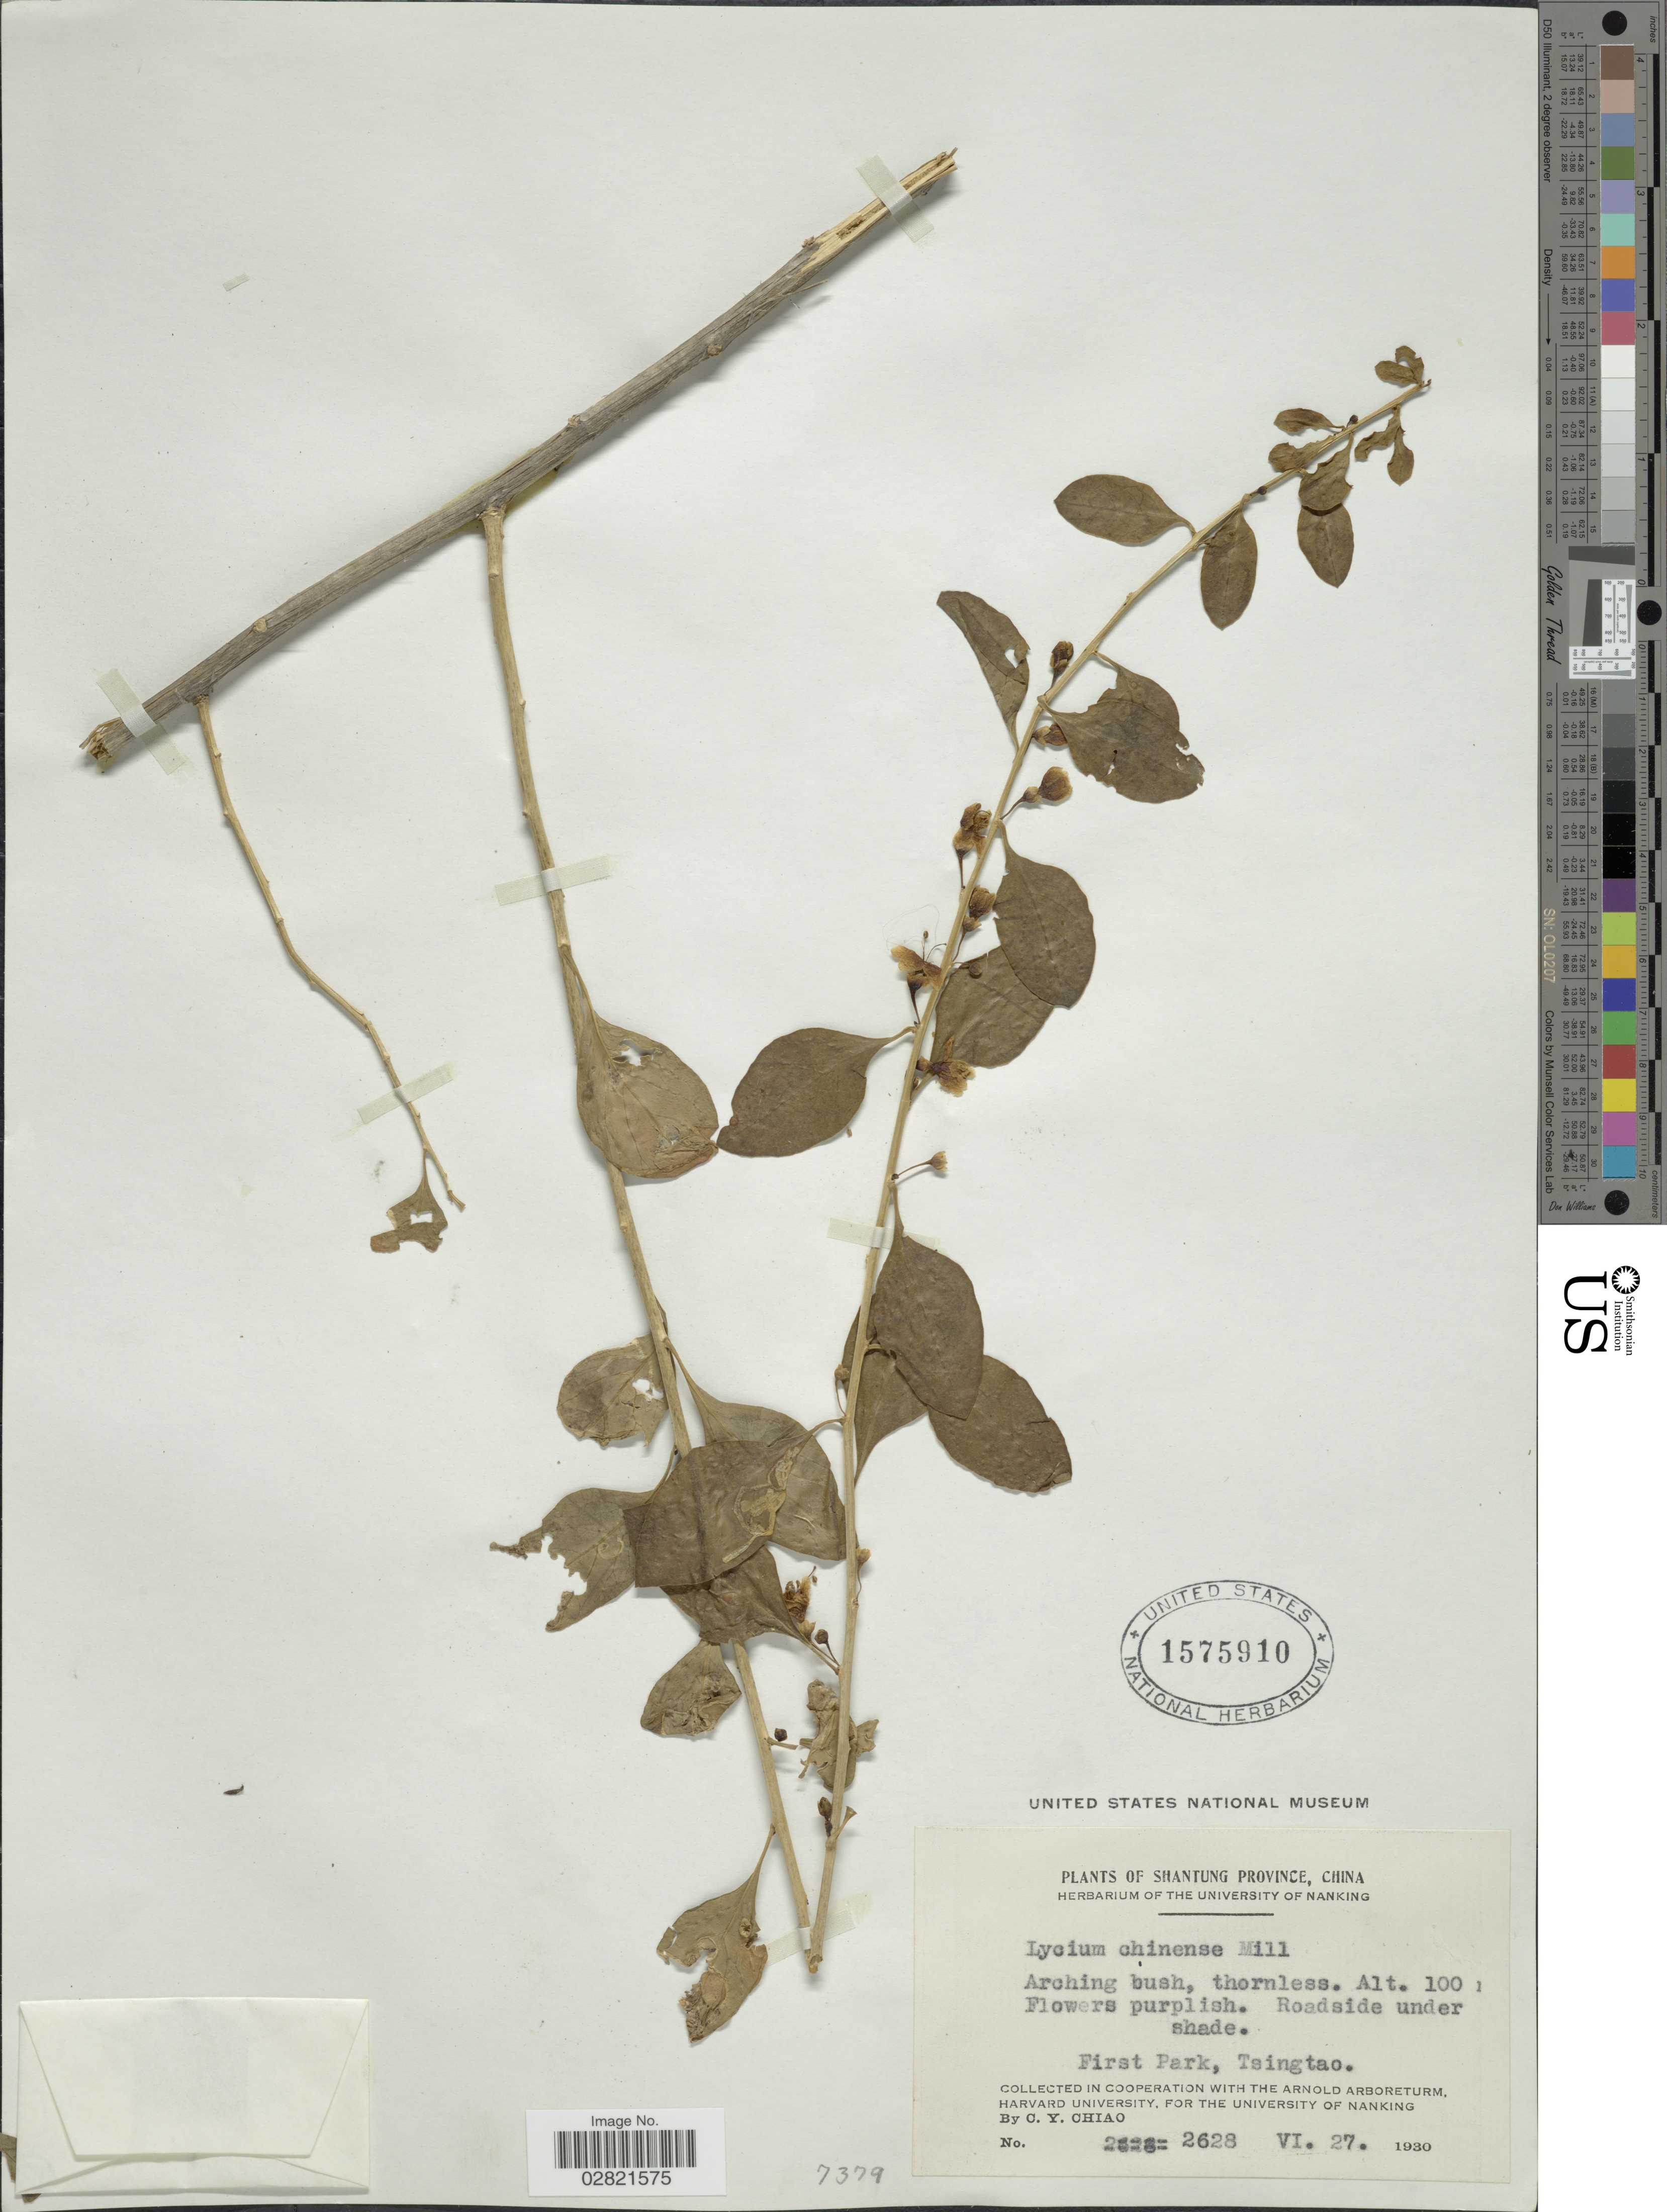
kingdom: Plantae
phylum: Tracheophyta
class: Magnoliopsida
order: Solanales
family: Solanaceae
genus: Lycium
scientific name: Lycium chinense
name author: Mill.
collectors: C. Y. Chiao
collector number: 2628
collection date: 1930-06-27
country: China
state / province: Shandong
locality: Shantung Province. First Park, Tsingtao.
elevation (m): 100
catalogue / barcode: US 1575910